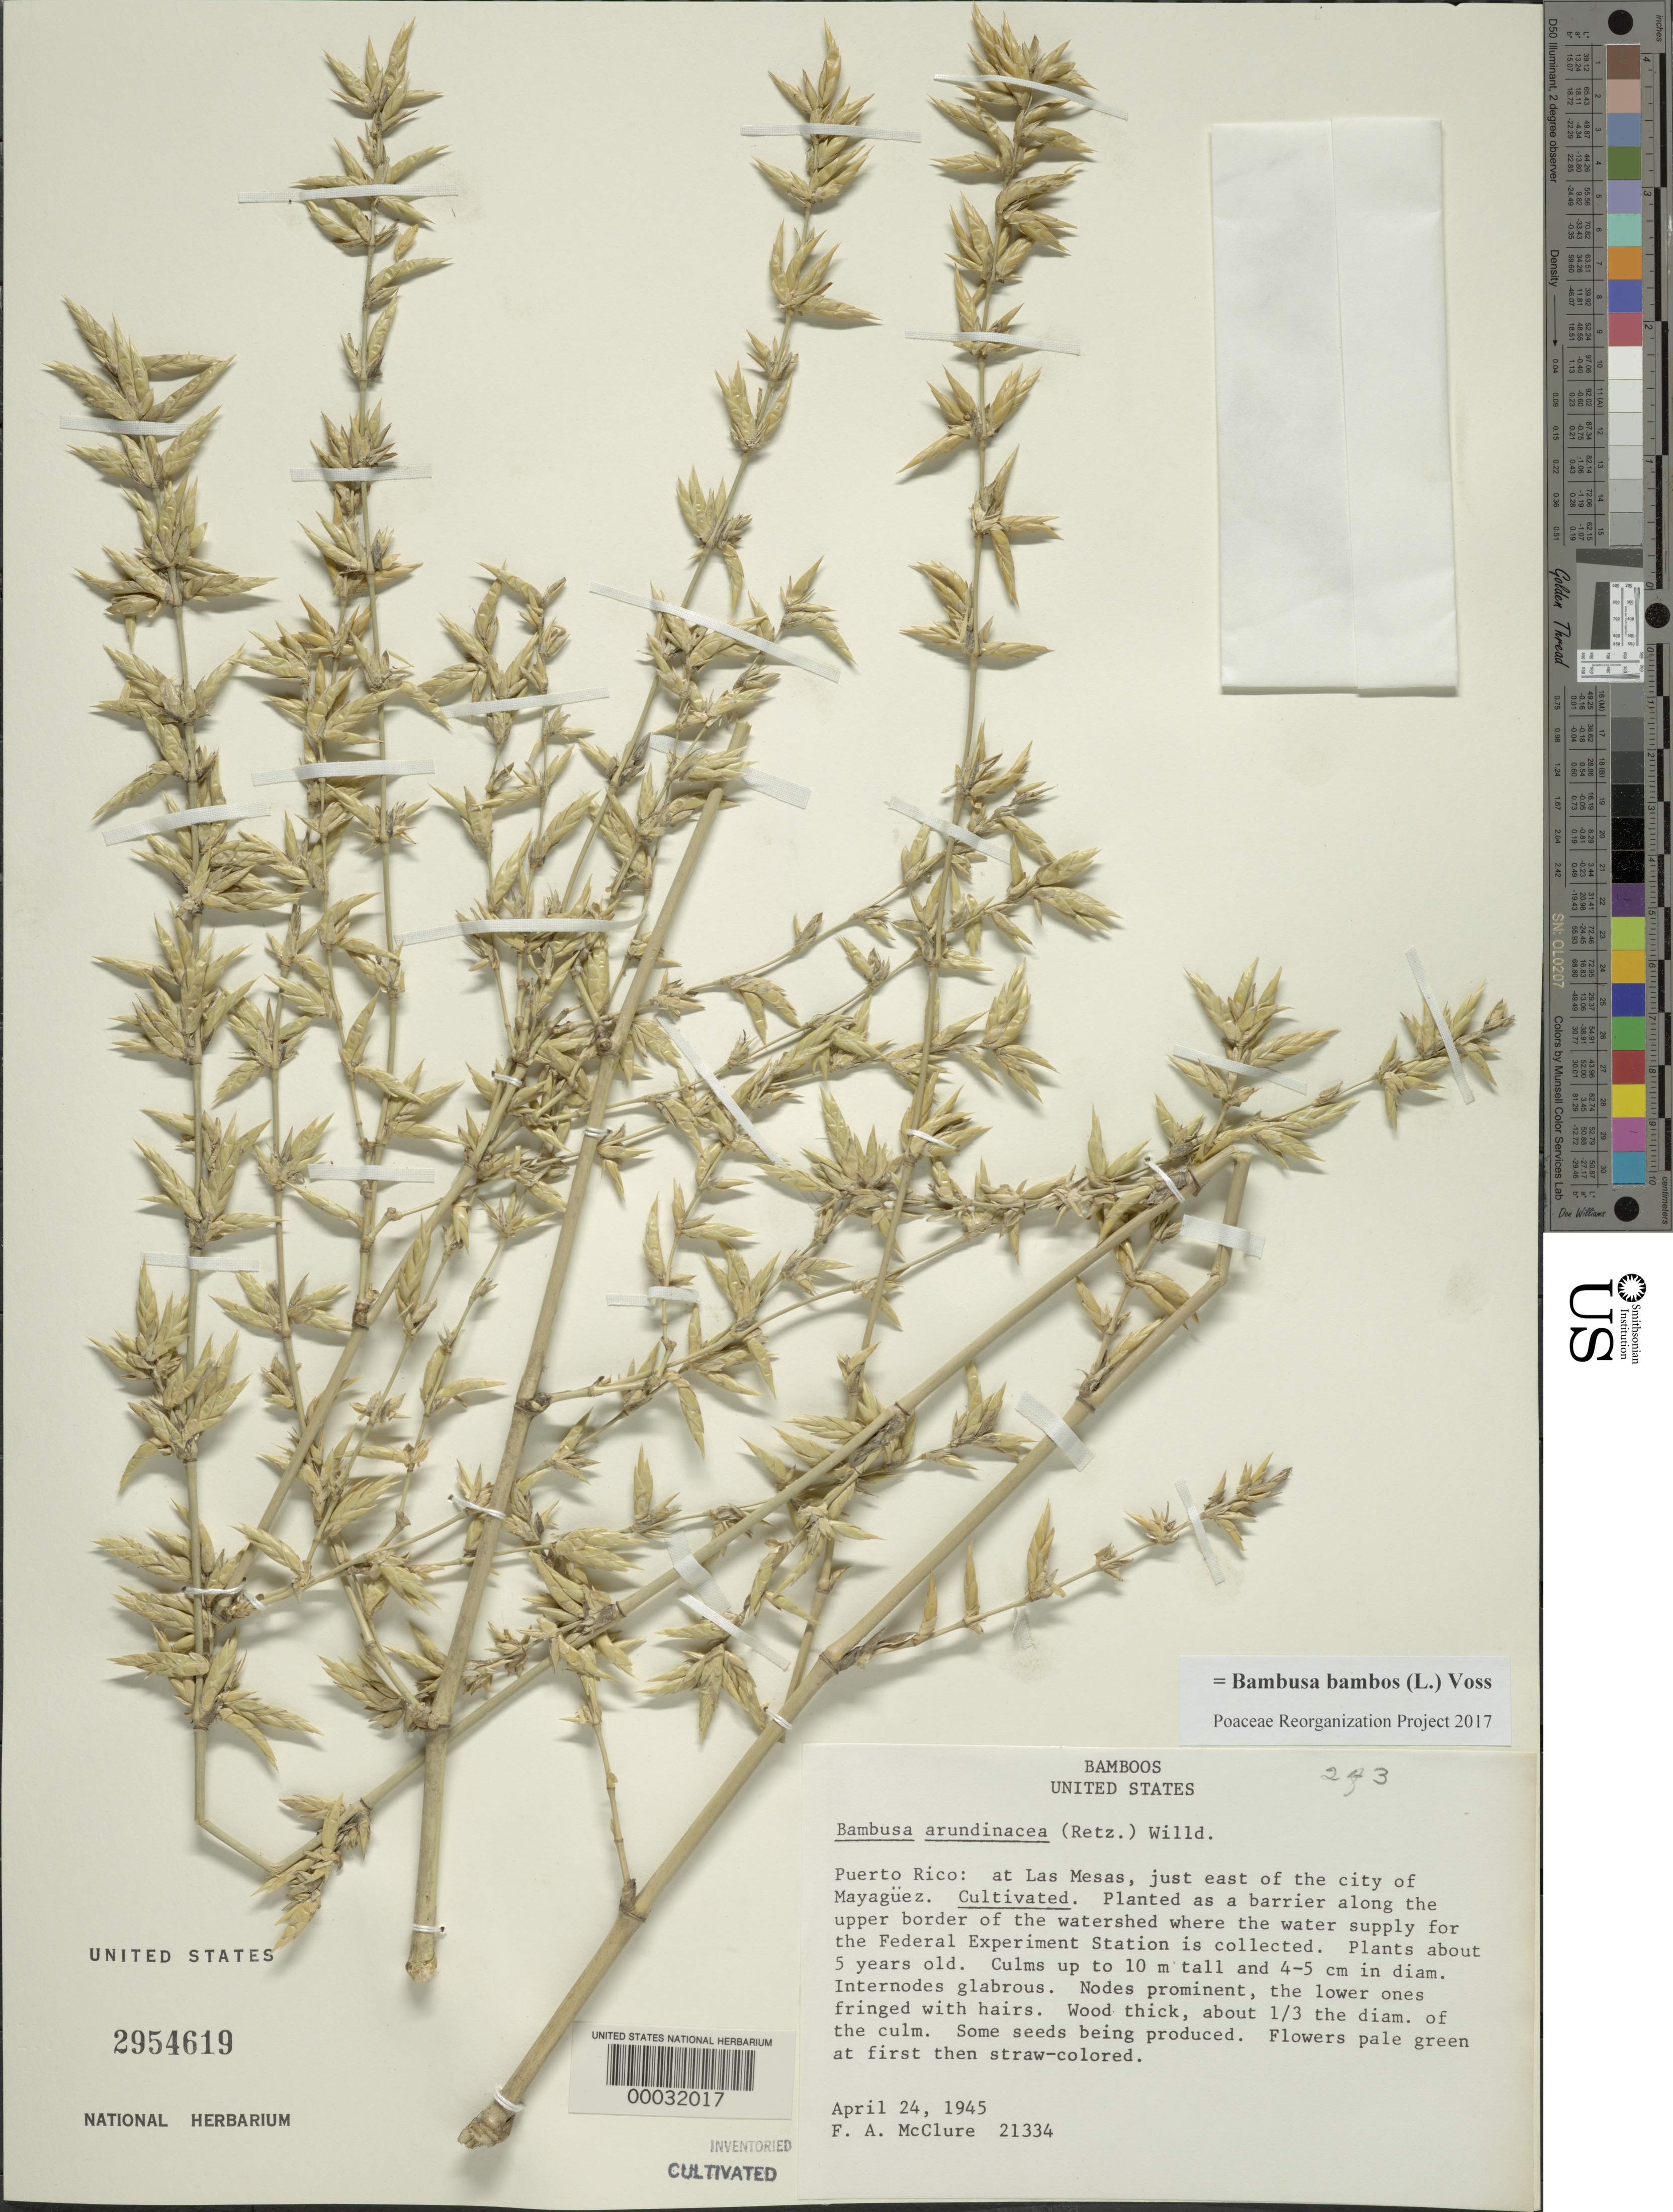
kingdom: Plantae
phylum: Tracheophyta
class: Liliopsida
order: Poales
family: Poaceae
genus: Bambusa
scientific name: Bambusa bambos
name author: (L.) Voss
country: United States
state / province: Massachusetts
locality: Arnold Arboretum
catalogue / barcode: US 2954619